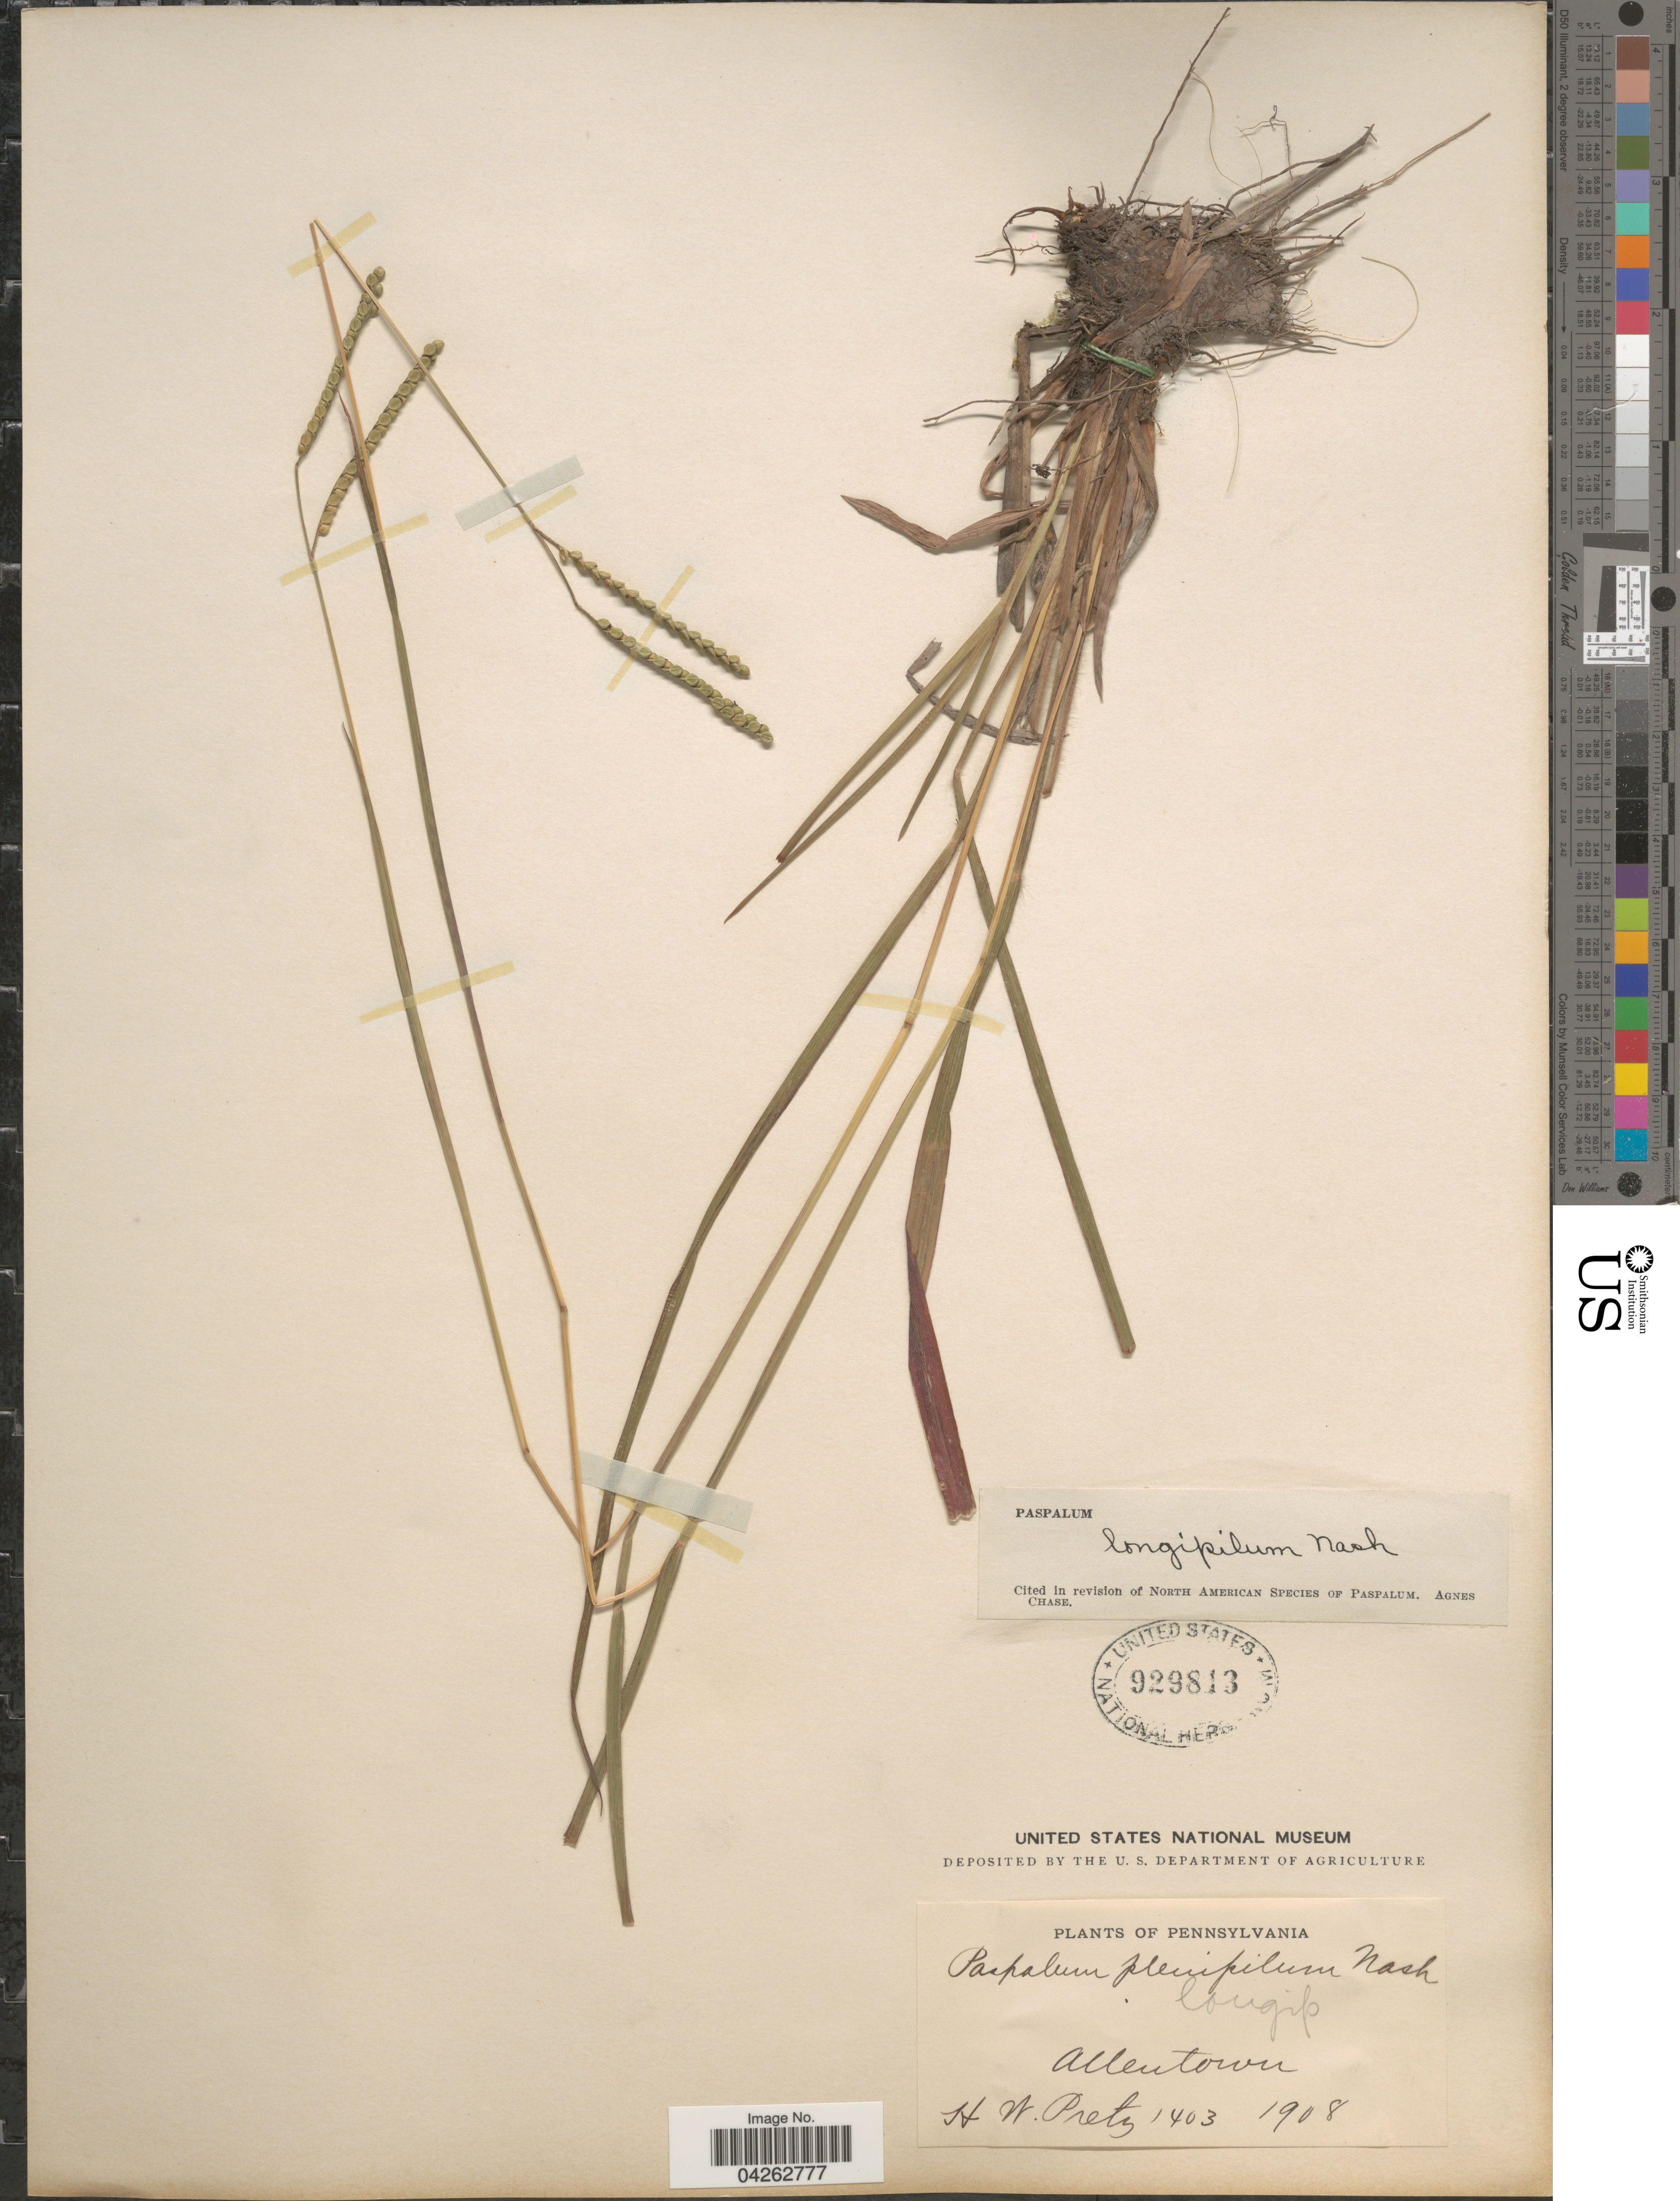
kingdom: Plantae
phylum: Tracheophyta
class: Liliopsida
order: Poales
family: Poaceae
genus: Paspalum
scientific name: Paspalum longipilum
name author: Nash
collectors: H. W. Pretz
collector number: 1403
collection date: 1908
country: United States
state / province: Pennsylvania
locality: Allentown.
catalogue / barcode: US 929813